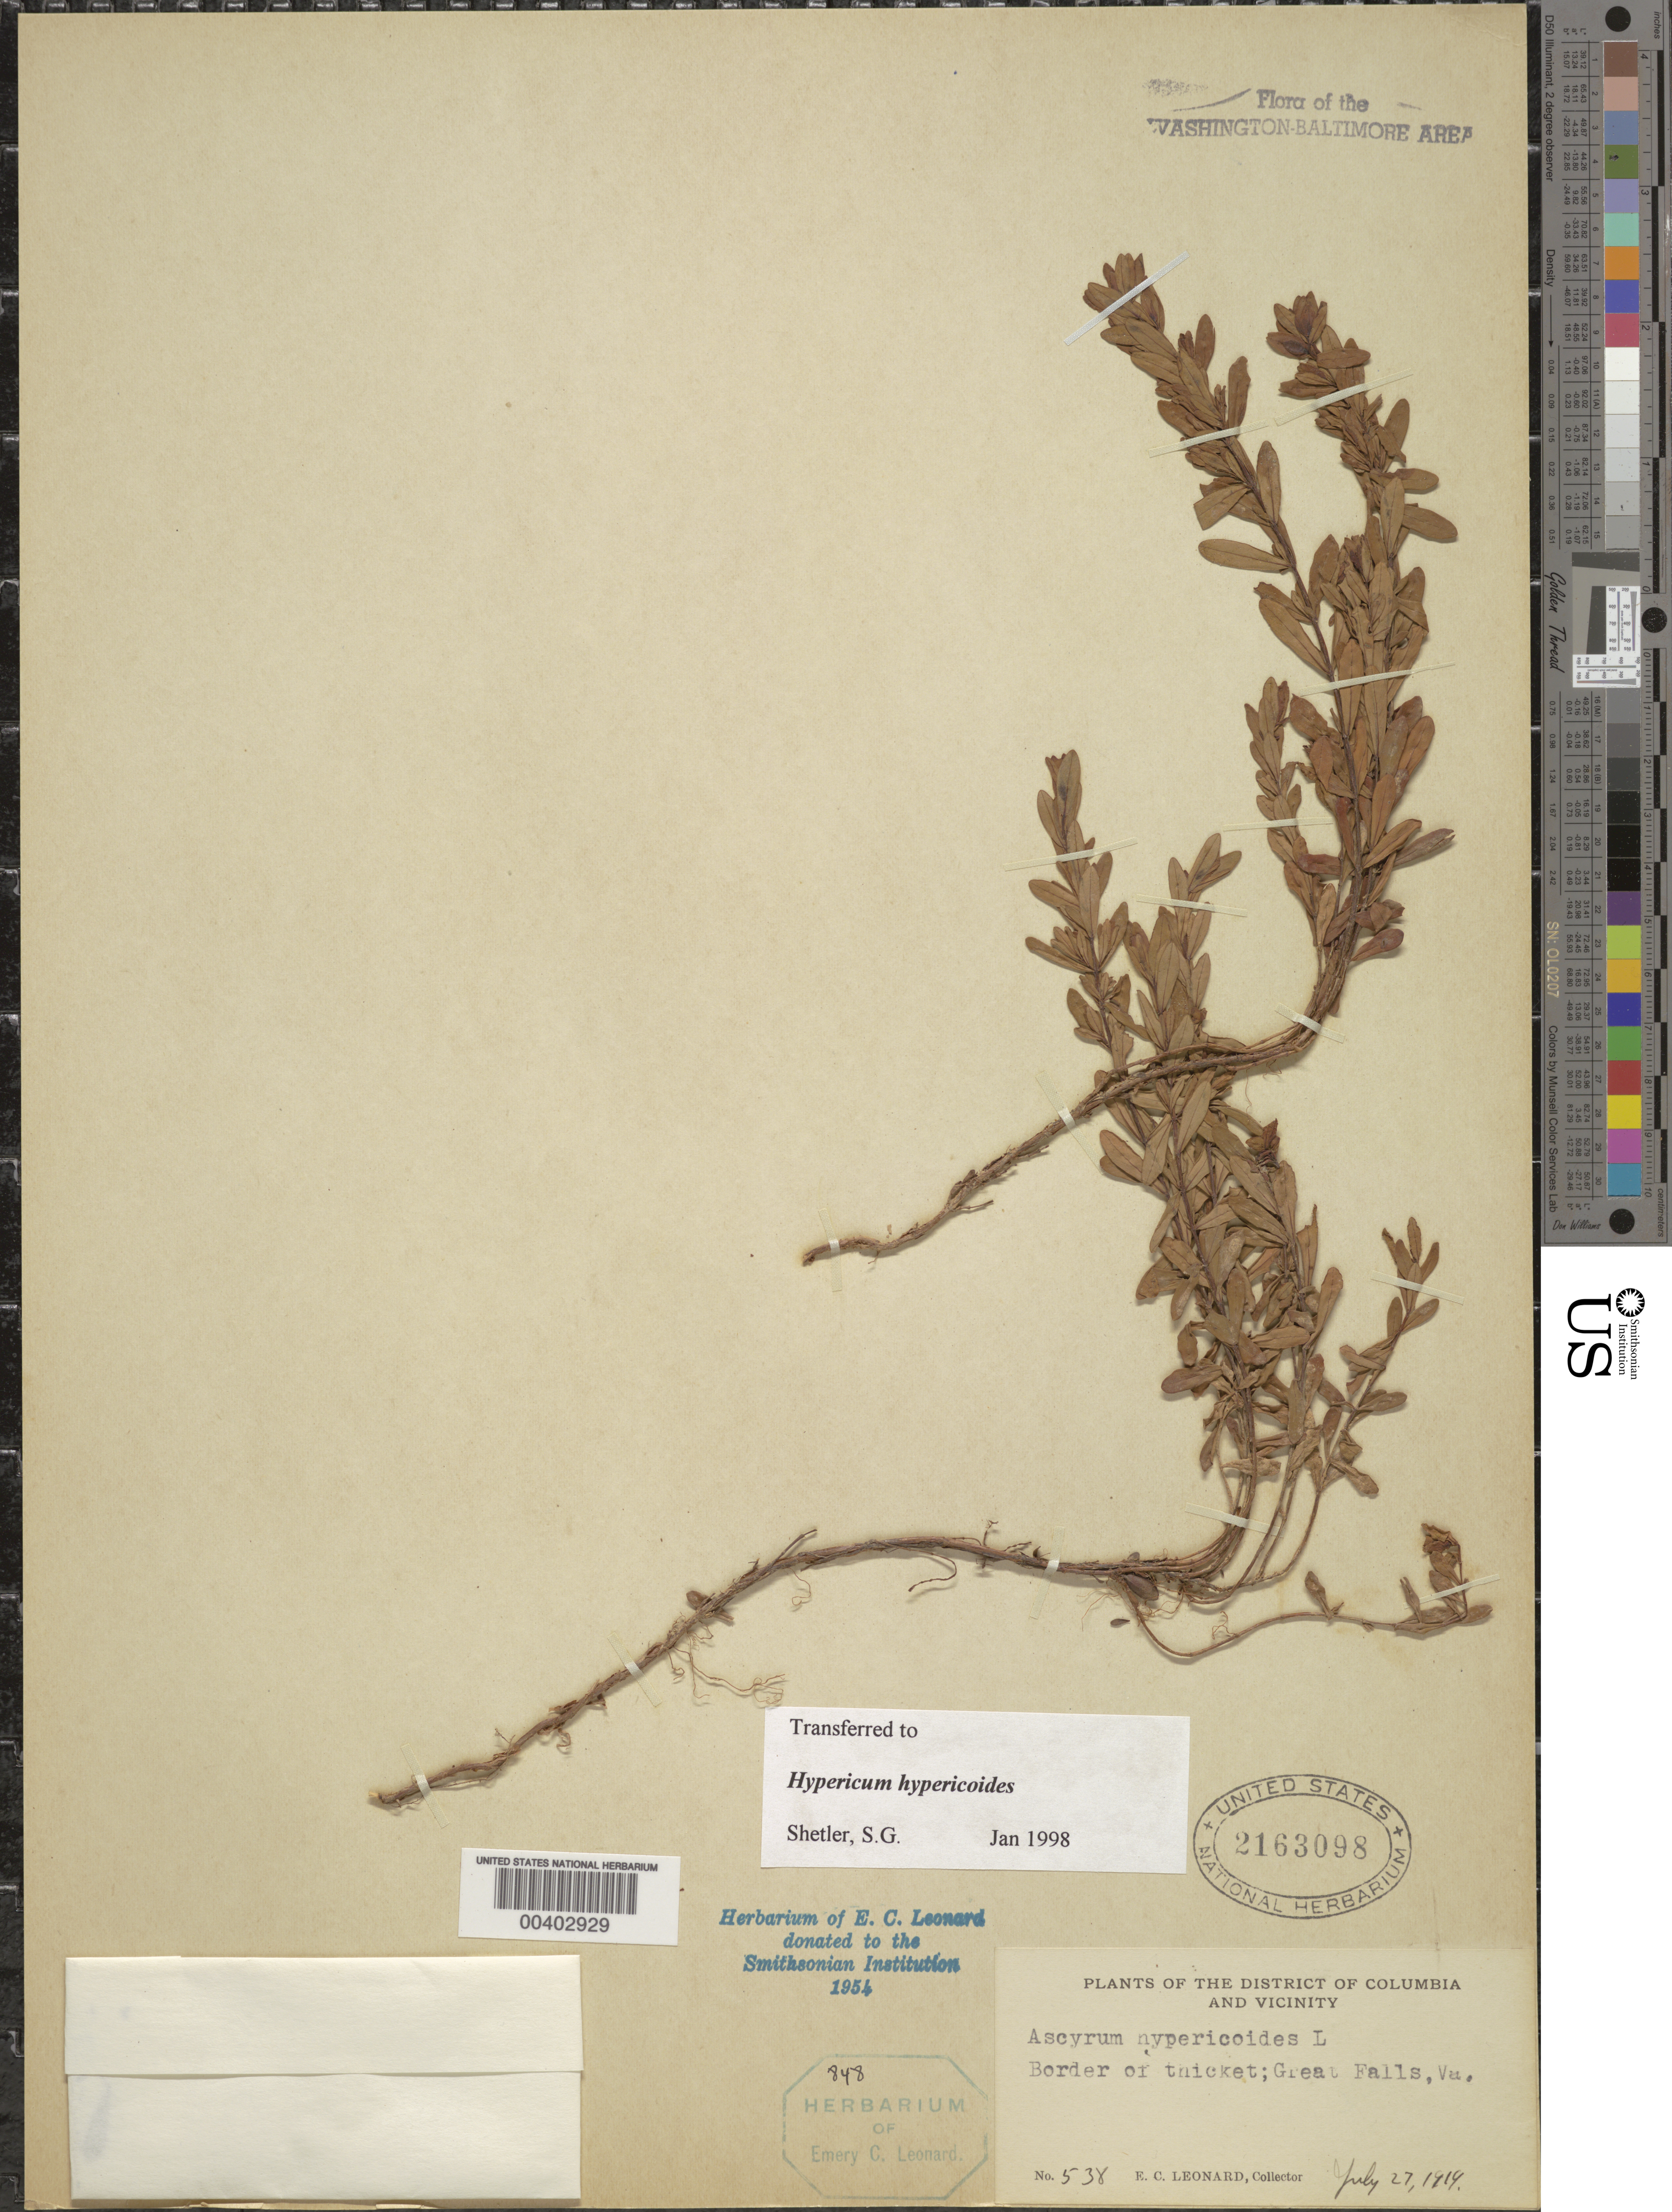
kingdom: Plantae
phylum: Tracheophyta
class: Magnoliopsida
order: Malpighiales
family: Hypericaceae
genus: Hypericum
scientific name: Hypericum stragulum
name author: W.P. Adams & N. Robson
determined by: Strong, Mark T., (BOT), Smithsonian Institution - National Museum of Natural History (UNITED STATES)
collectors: E. C. Leonard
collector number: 538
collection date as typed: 27 Jul 1919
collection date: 1919-07-27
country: United States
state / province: Virginia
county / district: Fairfax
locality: Great Falls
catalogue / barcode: US 2163098